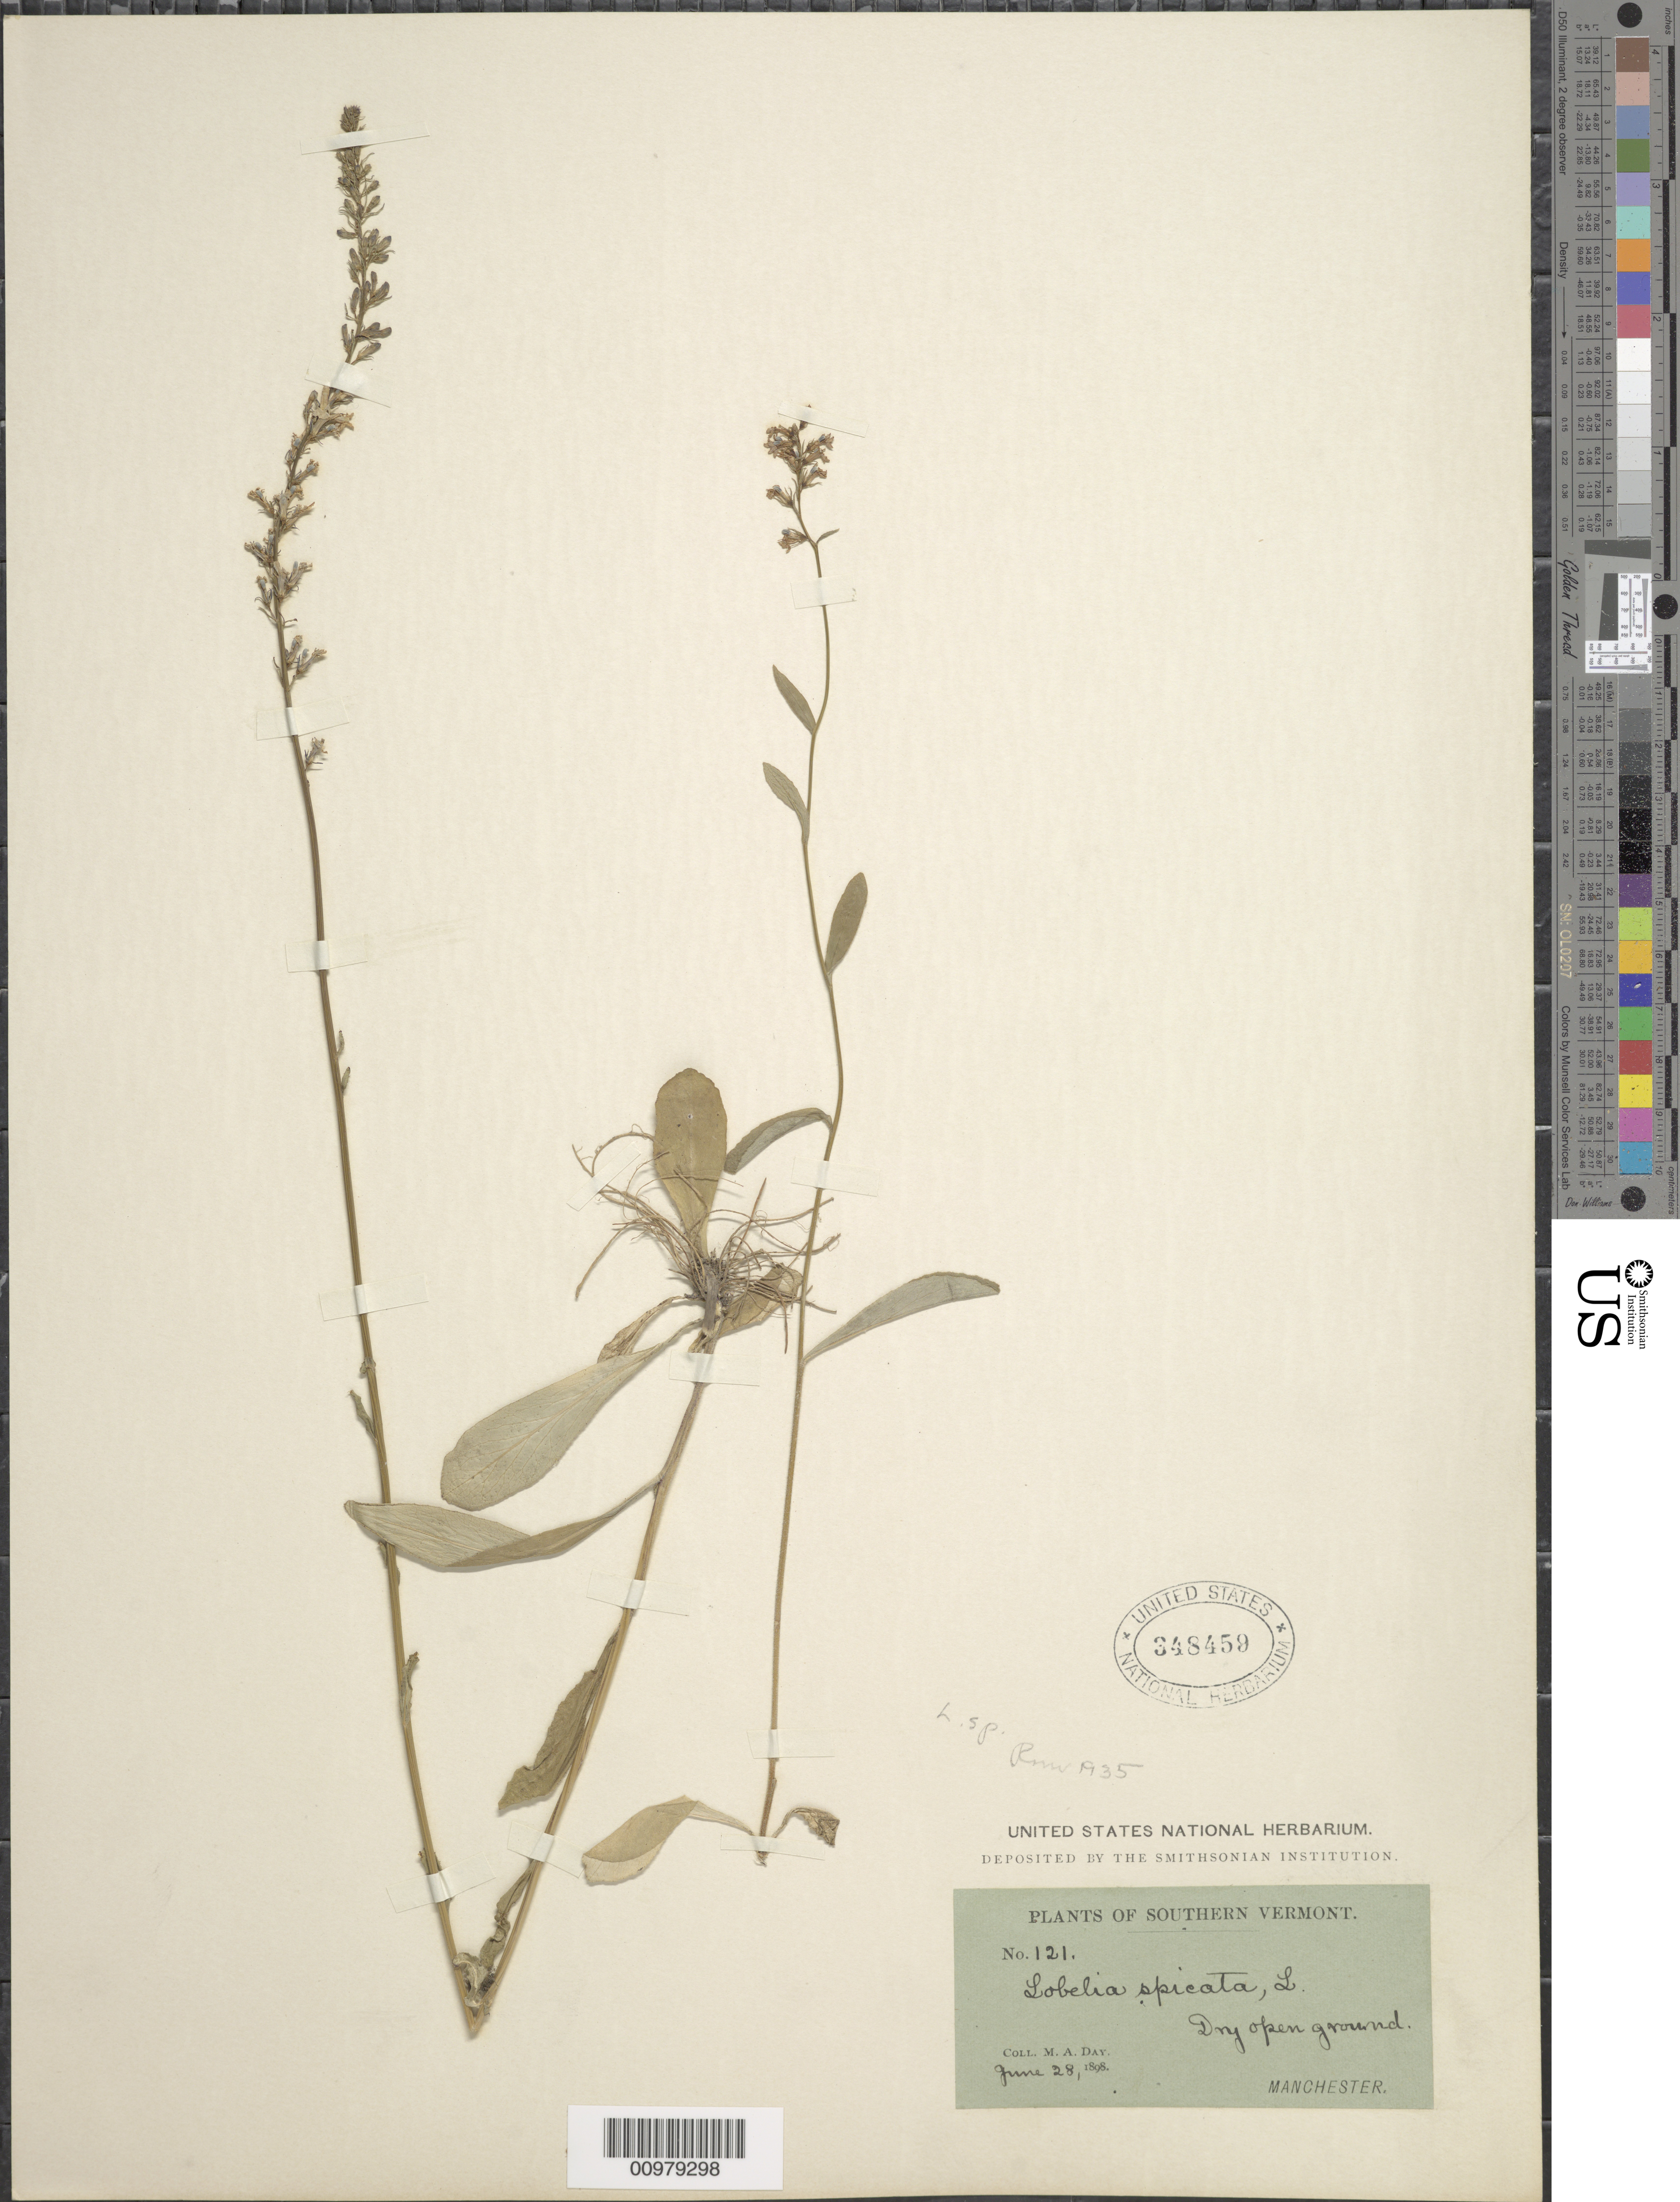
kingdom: Plantae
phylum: Tracheophyta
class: Magnoliopsida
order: Asterales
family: Campanulaceae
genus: Lobelia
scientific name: Lobelia spicata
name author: Lam.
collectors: M. Day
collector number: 121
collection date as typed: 28 Jun 1898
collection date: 1898-06-28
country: United States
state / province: Vermont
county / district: Bennington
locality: Manchester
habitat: dry open ground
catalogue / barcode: US 348459